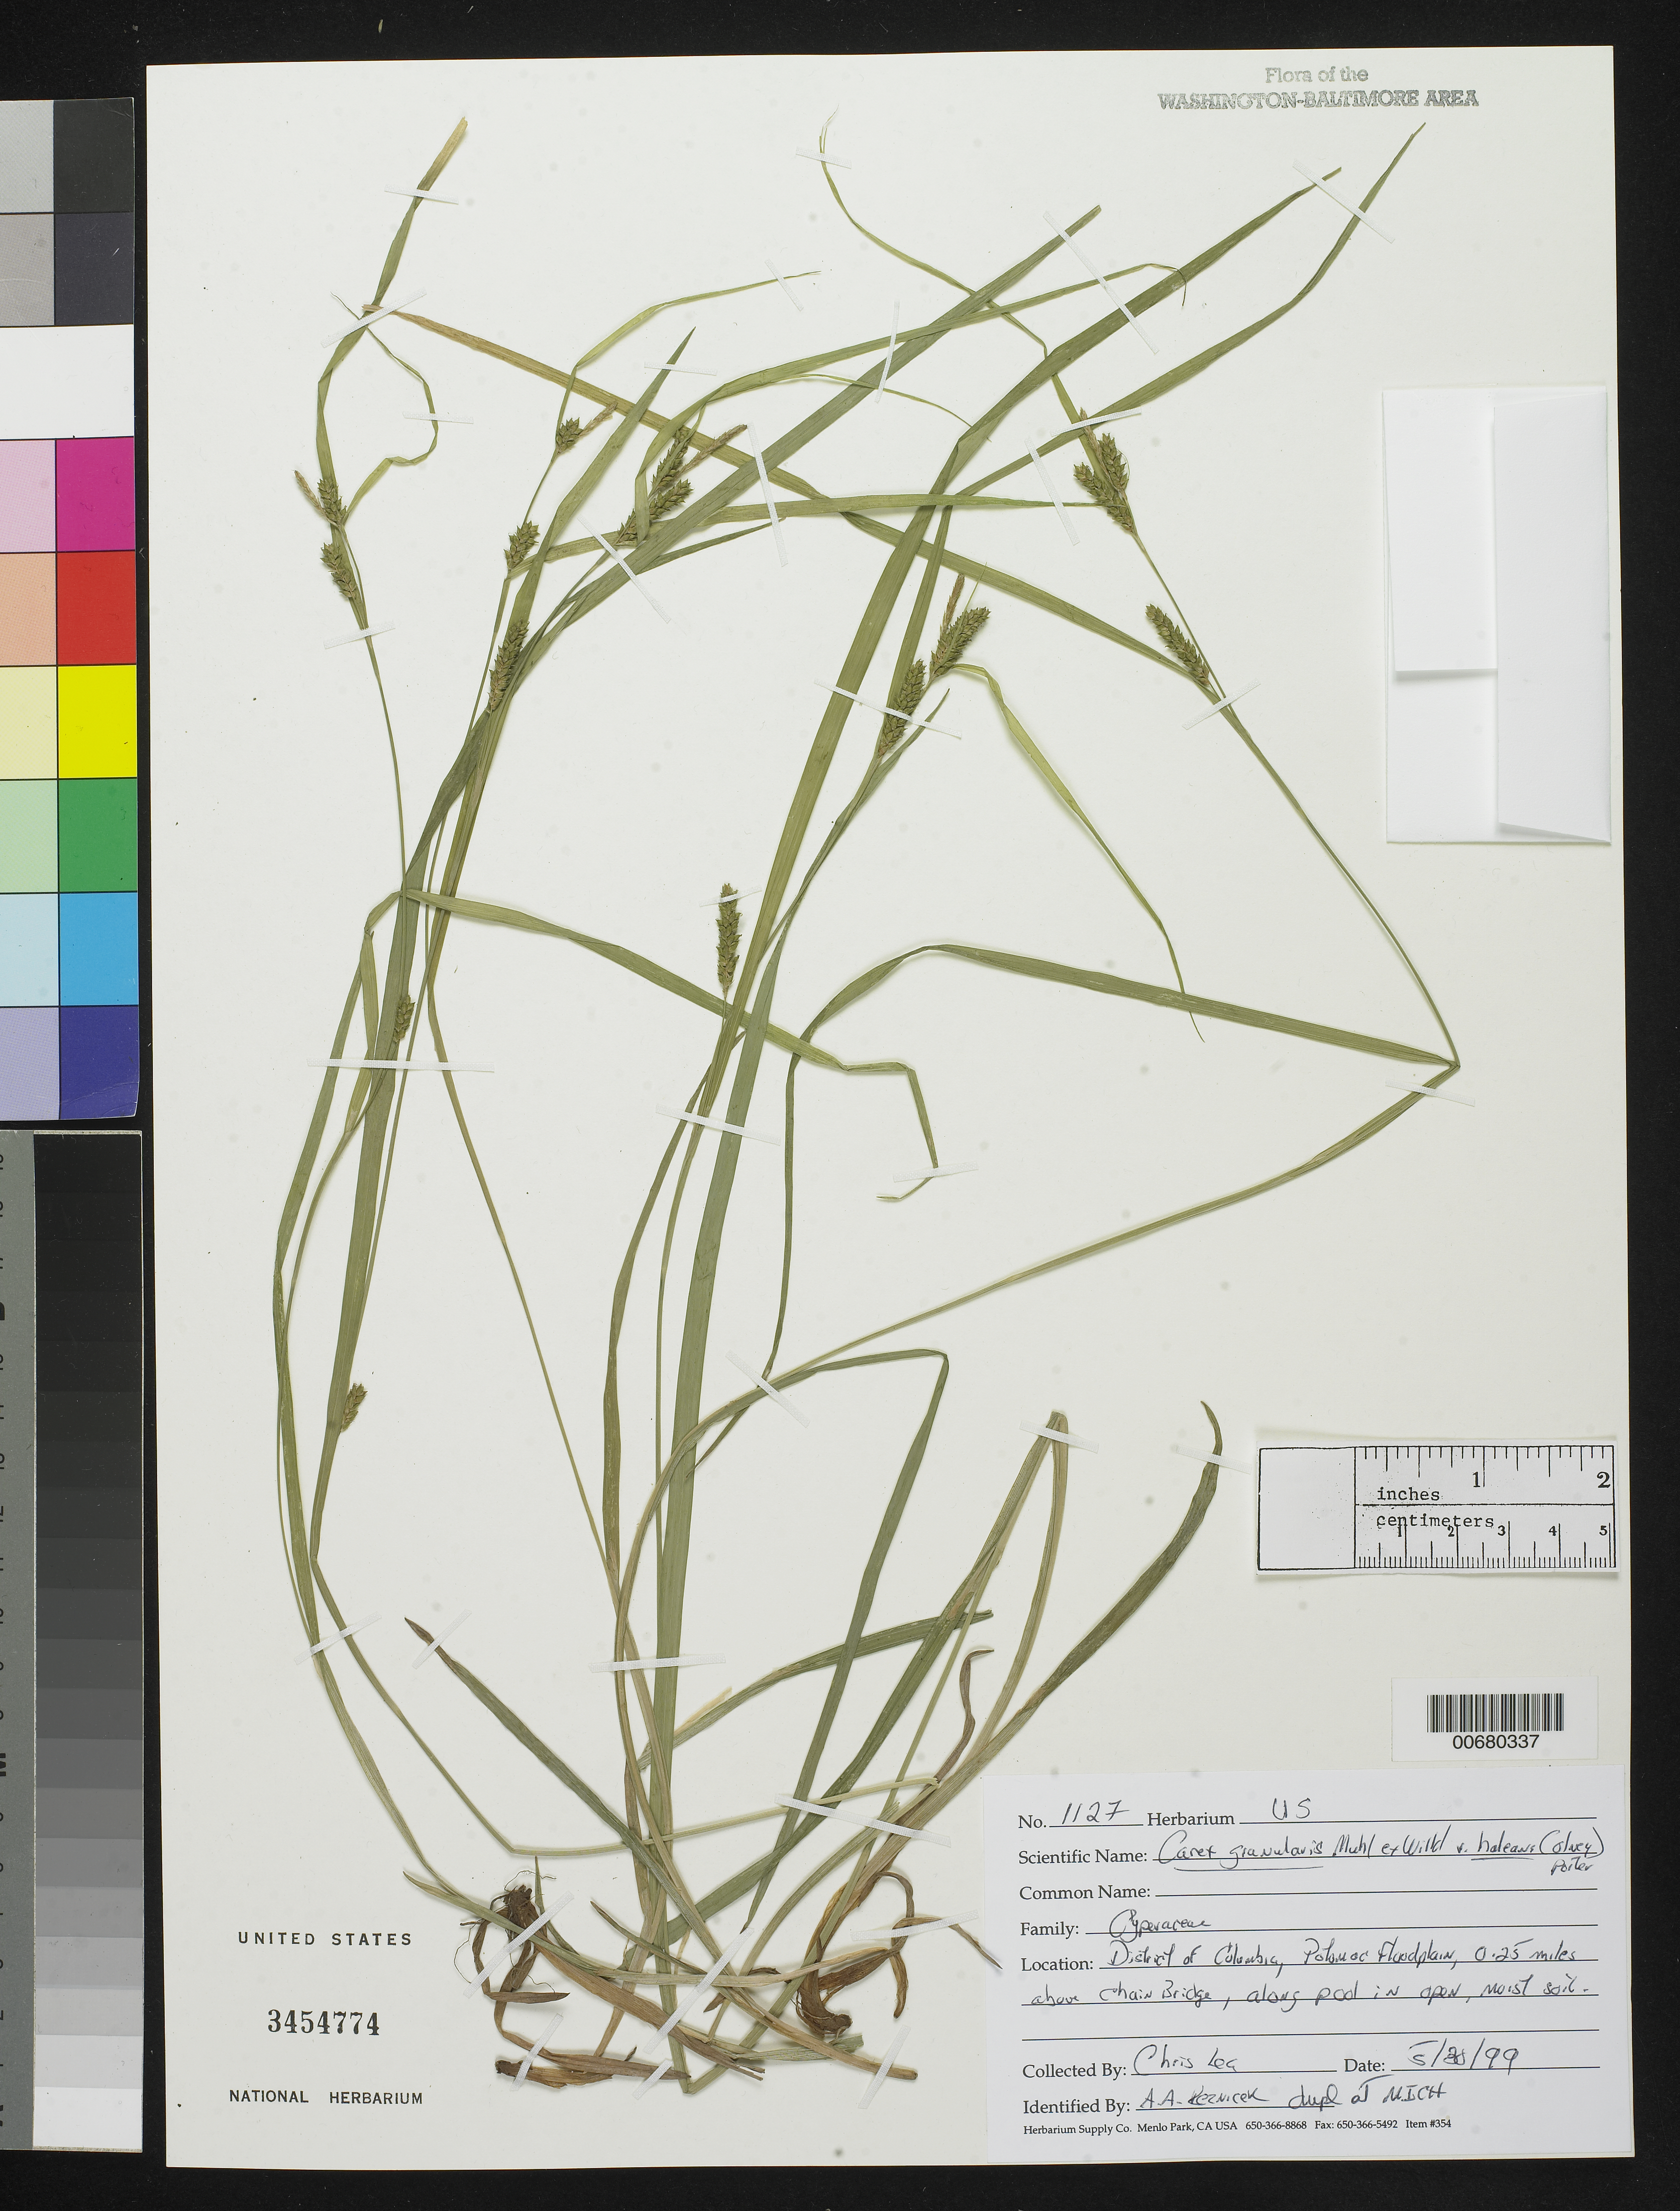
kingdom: Plantae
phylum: Tracheophyta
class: Liliopsida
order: Poales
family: Cyperaceae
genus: Carex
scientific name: Carex granularis var. haleana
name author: Muhl. ex Willd.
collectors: C. Lea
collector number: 1127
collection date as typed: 30 May 1999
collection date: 1999-05-30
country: United States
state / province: District of Columbia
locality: Potomac River floodplain, about 0.25 mi. above Chain Bridge.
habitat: Along pool in open, moist soil.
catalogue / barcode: US 3454774